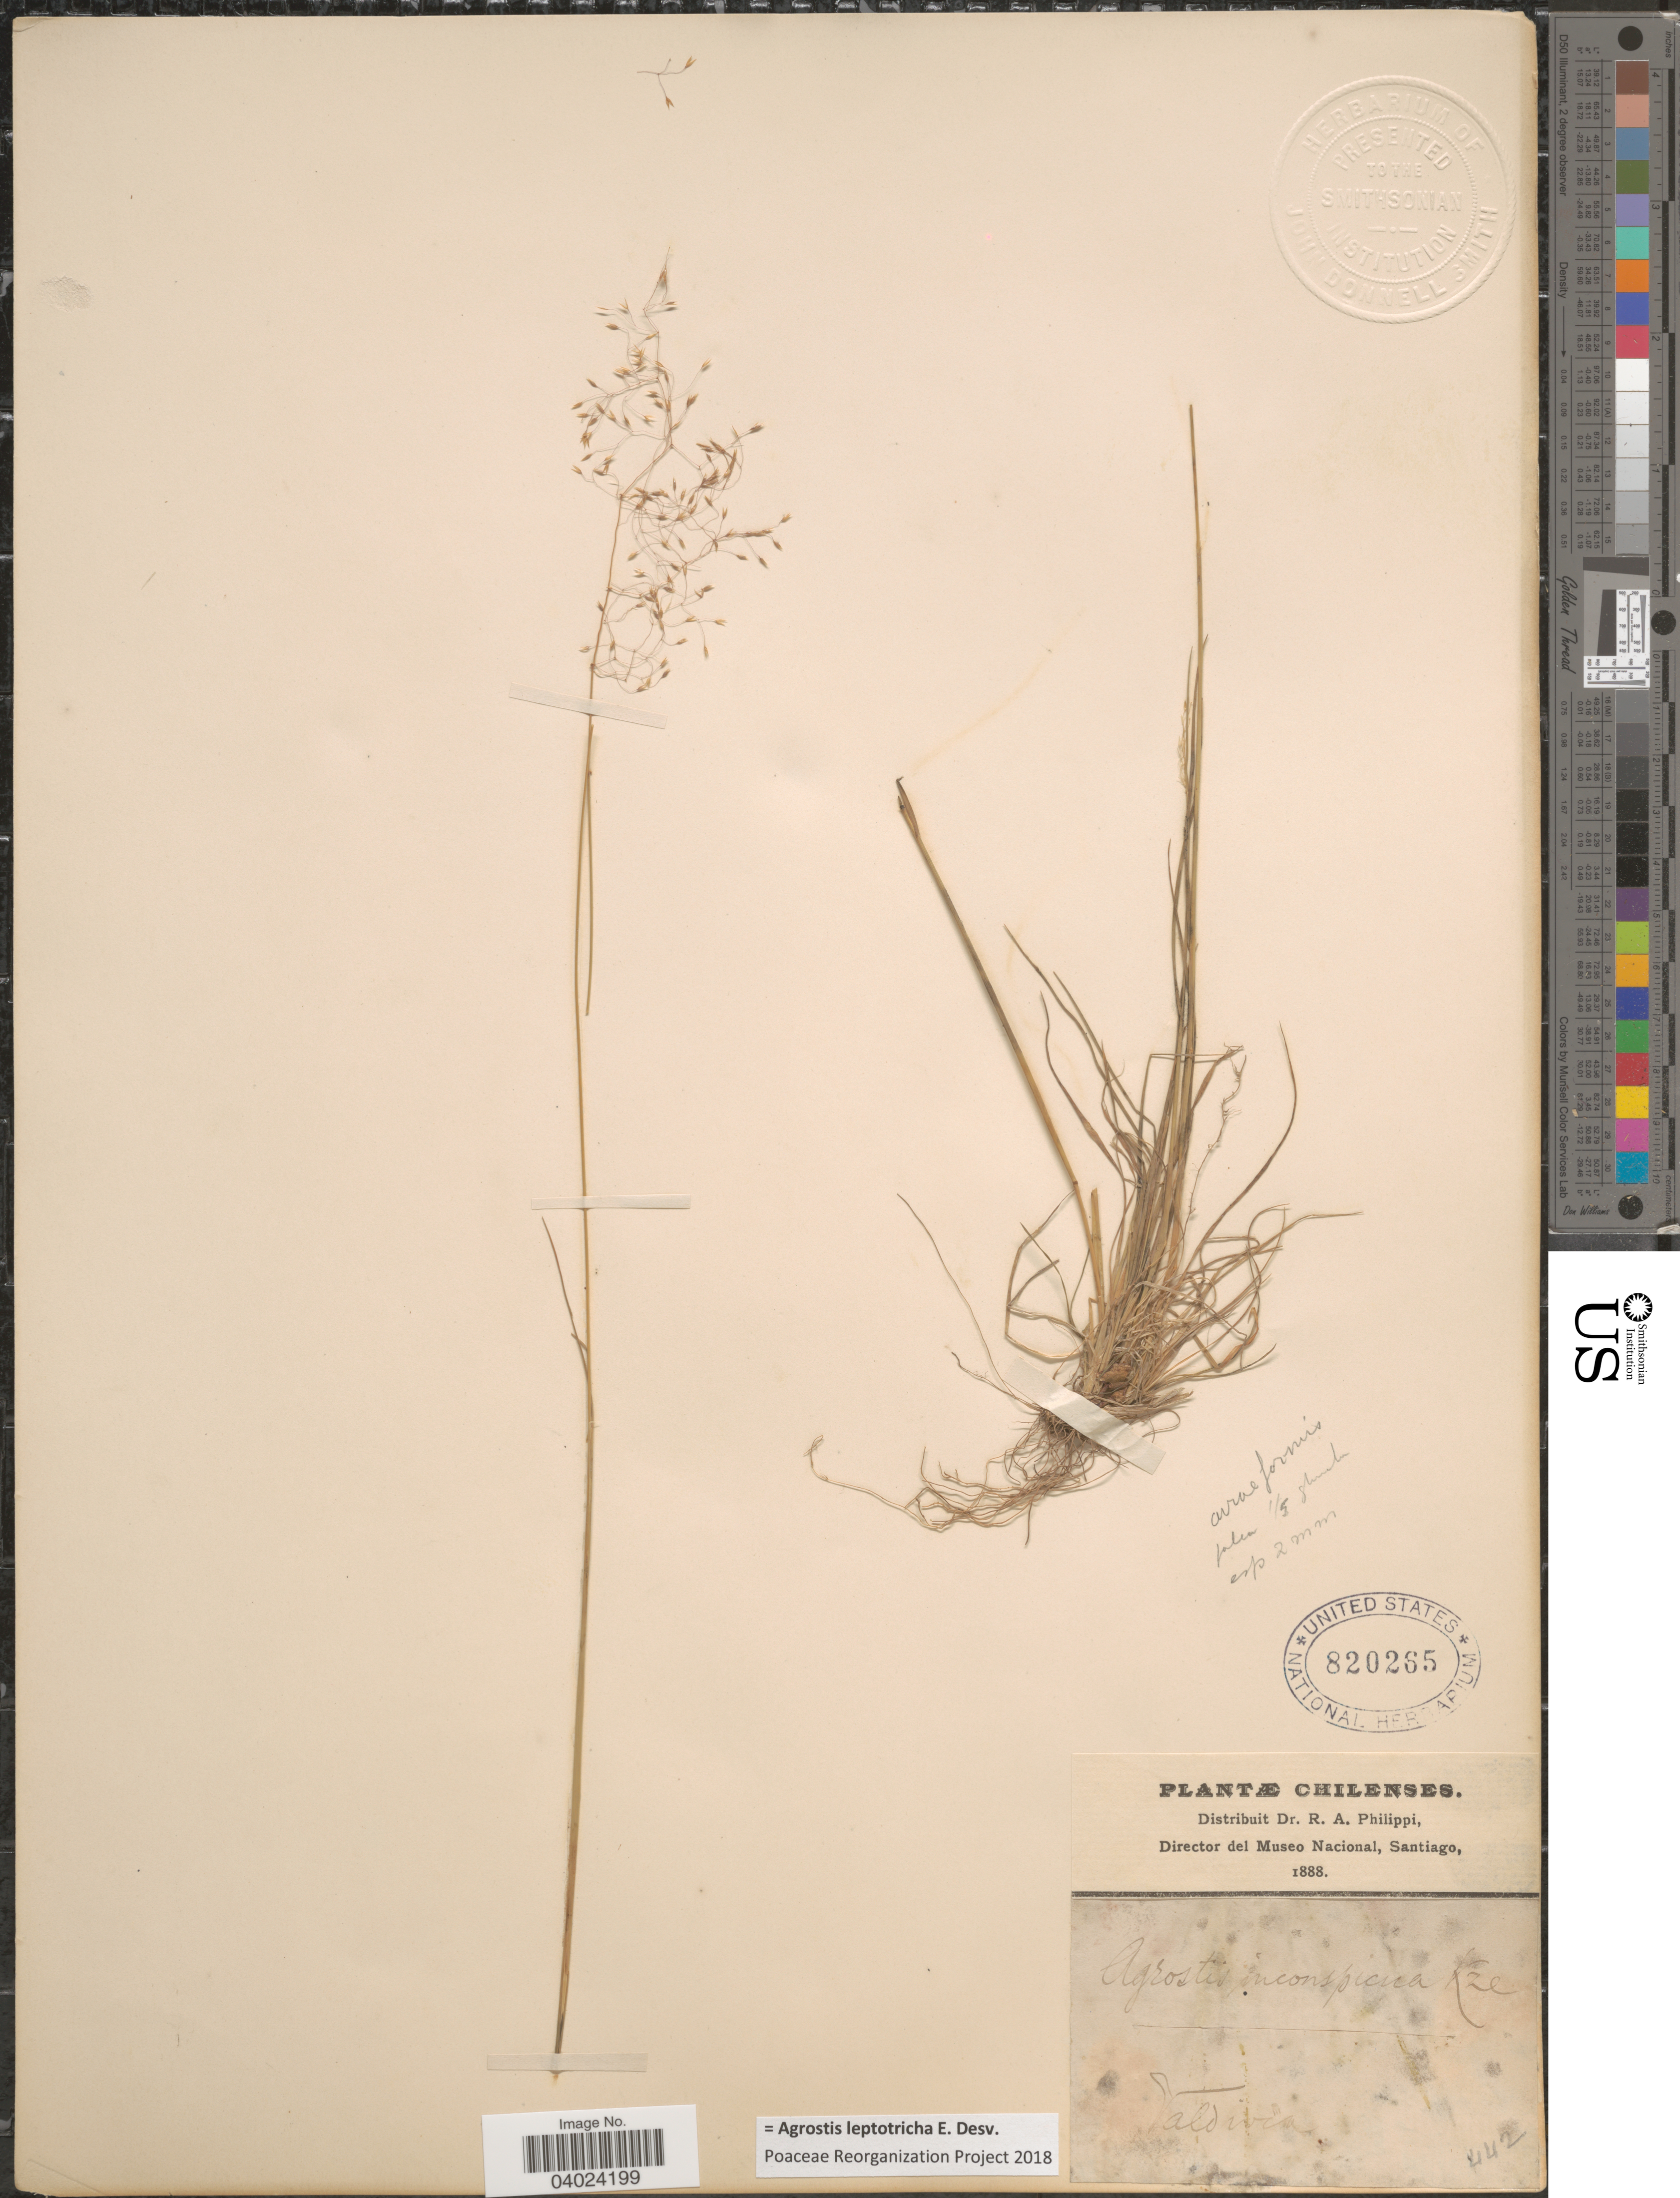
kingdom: Plantae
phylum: Tracheophyta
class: Liliopsida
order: Poales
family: Poaceae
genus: Agrostis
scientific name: Agrostis leptotricha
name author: É. Desv.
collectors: ex. herb. R.A. Philippi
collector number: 442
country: Chile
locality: Valdivia.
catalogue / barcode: US 820265